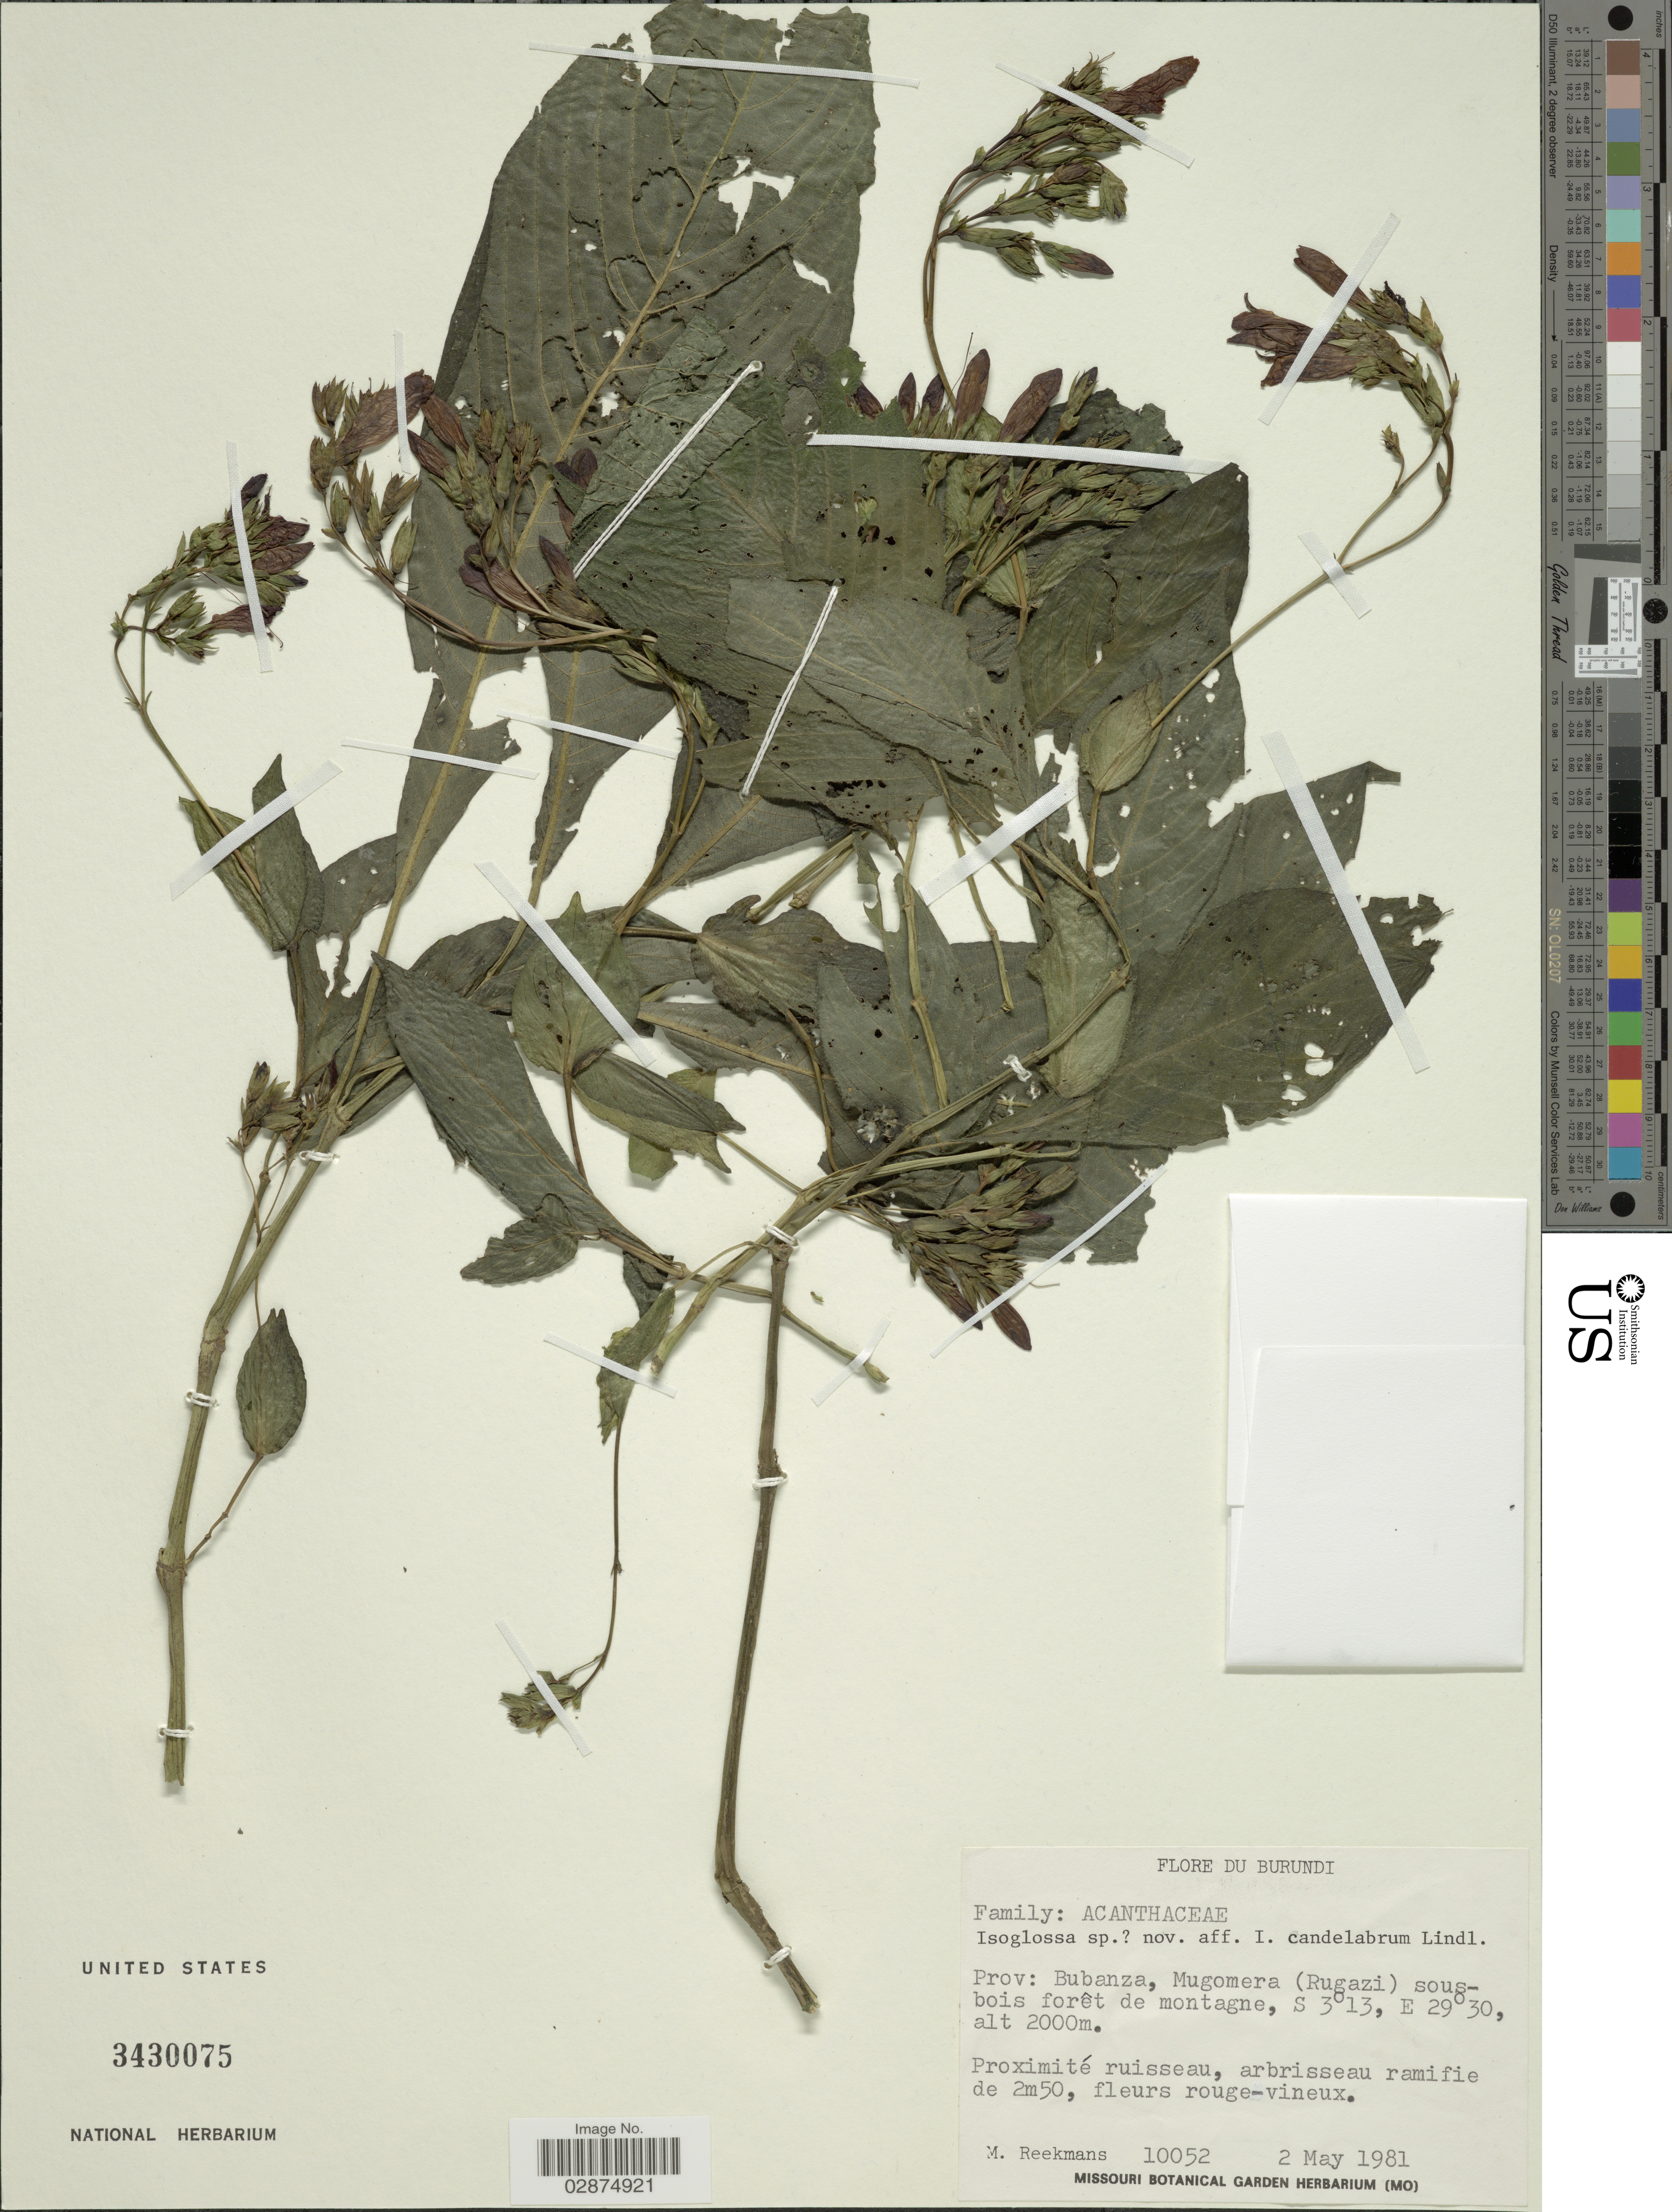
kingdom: Plantae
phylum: Tracheophyta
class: Magnoliopsida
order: Lamiales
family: Acanthaceae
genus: Isoglossa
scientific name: Isoglossa sp.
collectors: M. Reekmans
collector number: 10052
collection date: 1981-05-02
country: Burundi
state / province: Bubanza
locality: Mugomera (Rugazi).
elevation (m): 2000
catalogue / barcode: US 3430075